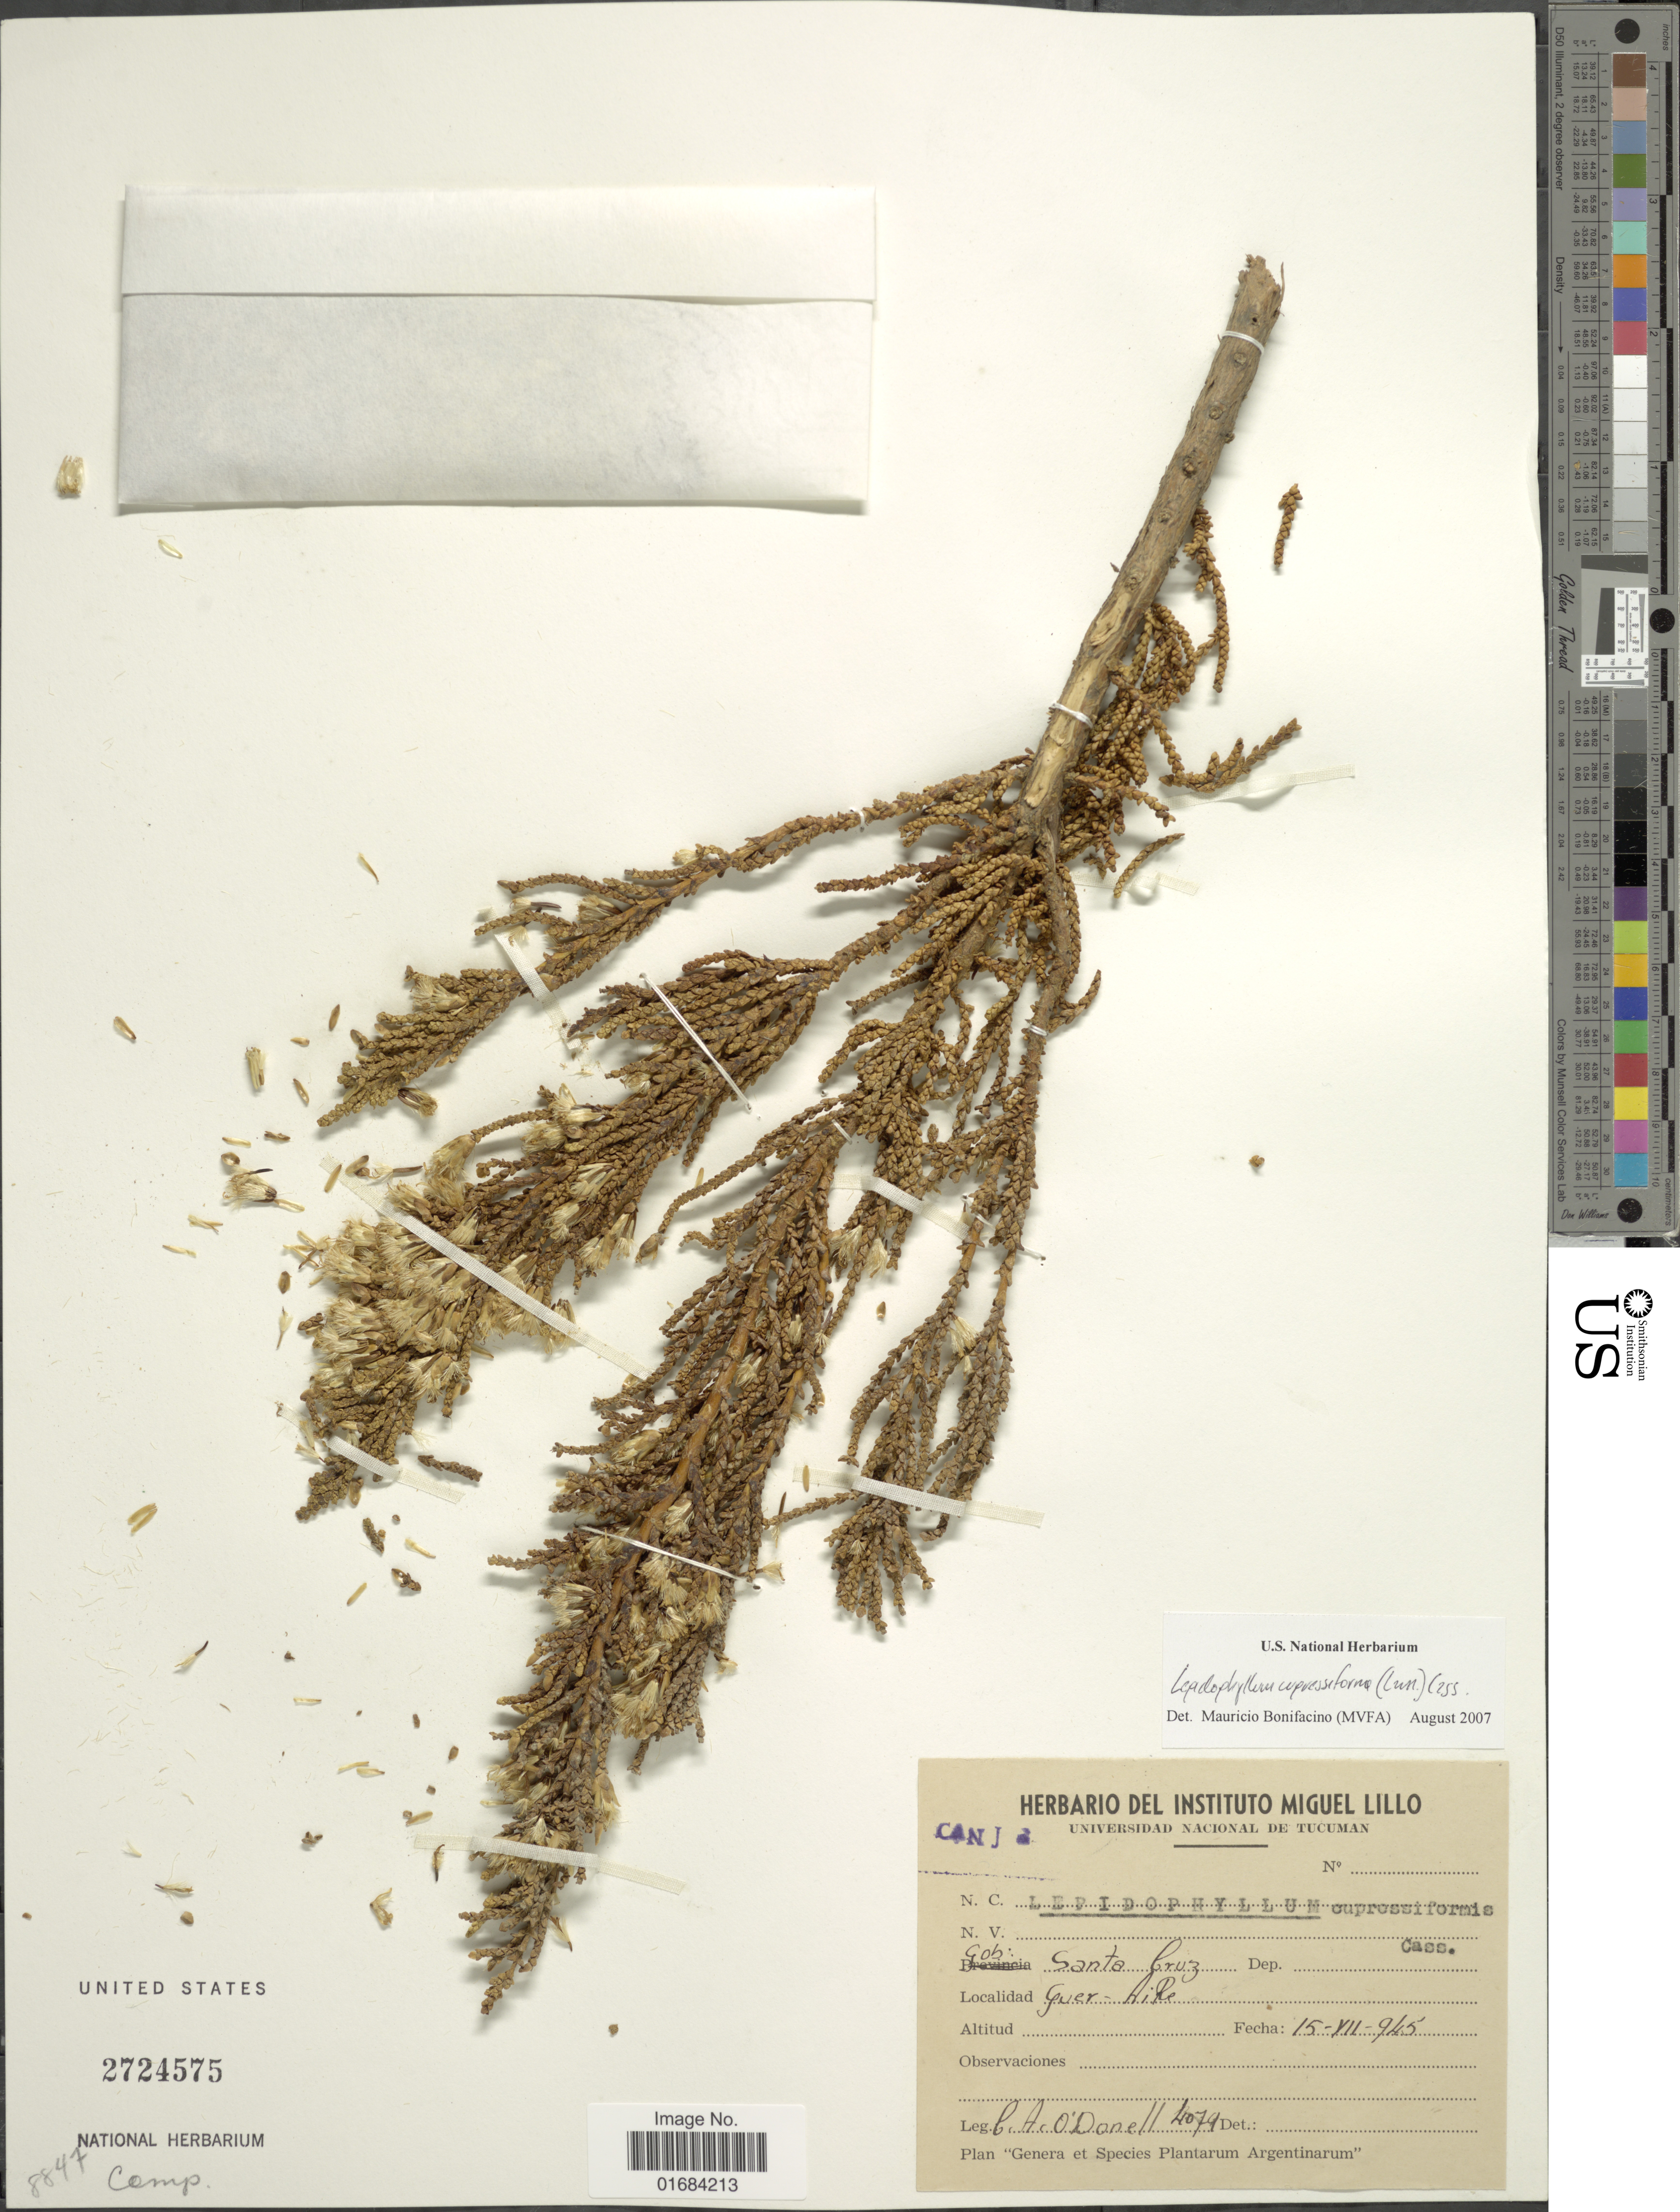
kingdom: Plantae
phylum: Tracheophyta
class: Magnoliopsida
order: Asterales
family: Asteraceae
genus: Lepidophyllum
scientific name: Lepidophyllum cupressiforme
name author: (Lam.) Cass.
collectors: C. A. O'Donell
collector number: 4079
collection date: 1945-07-15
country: Argentina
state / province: Santa Cruz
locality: Guer-nike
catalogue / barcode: US 2724575